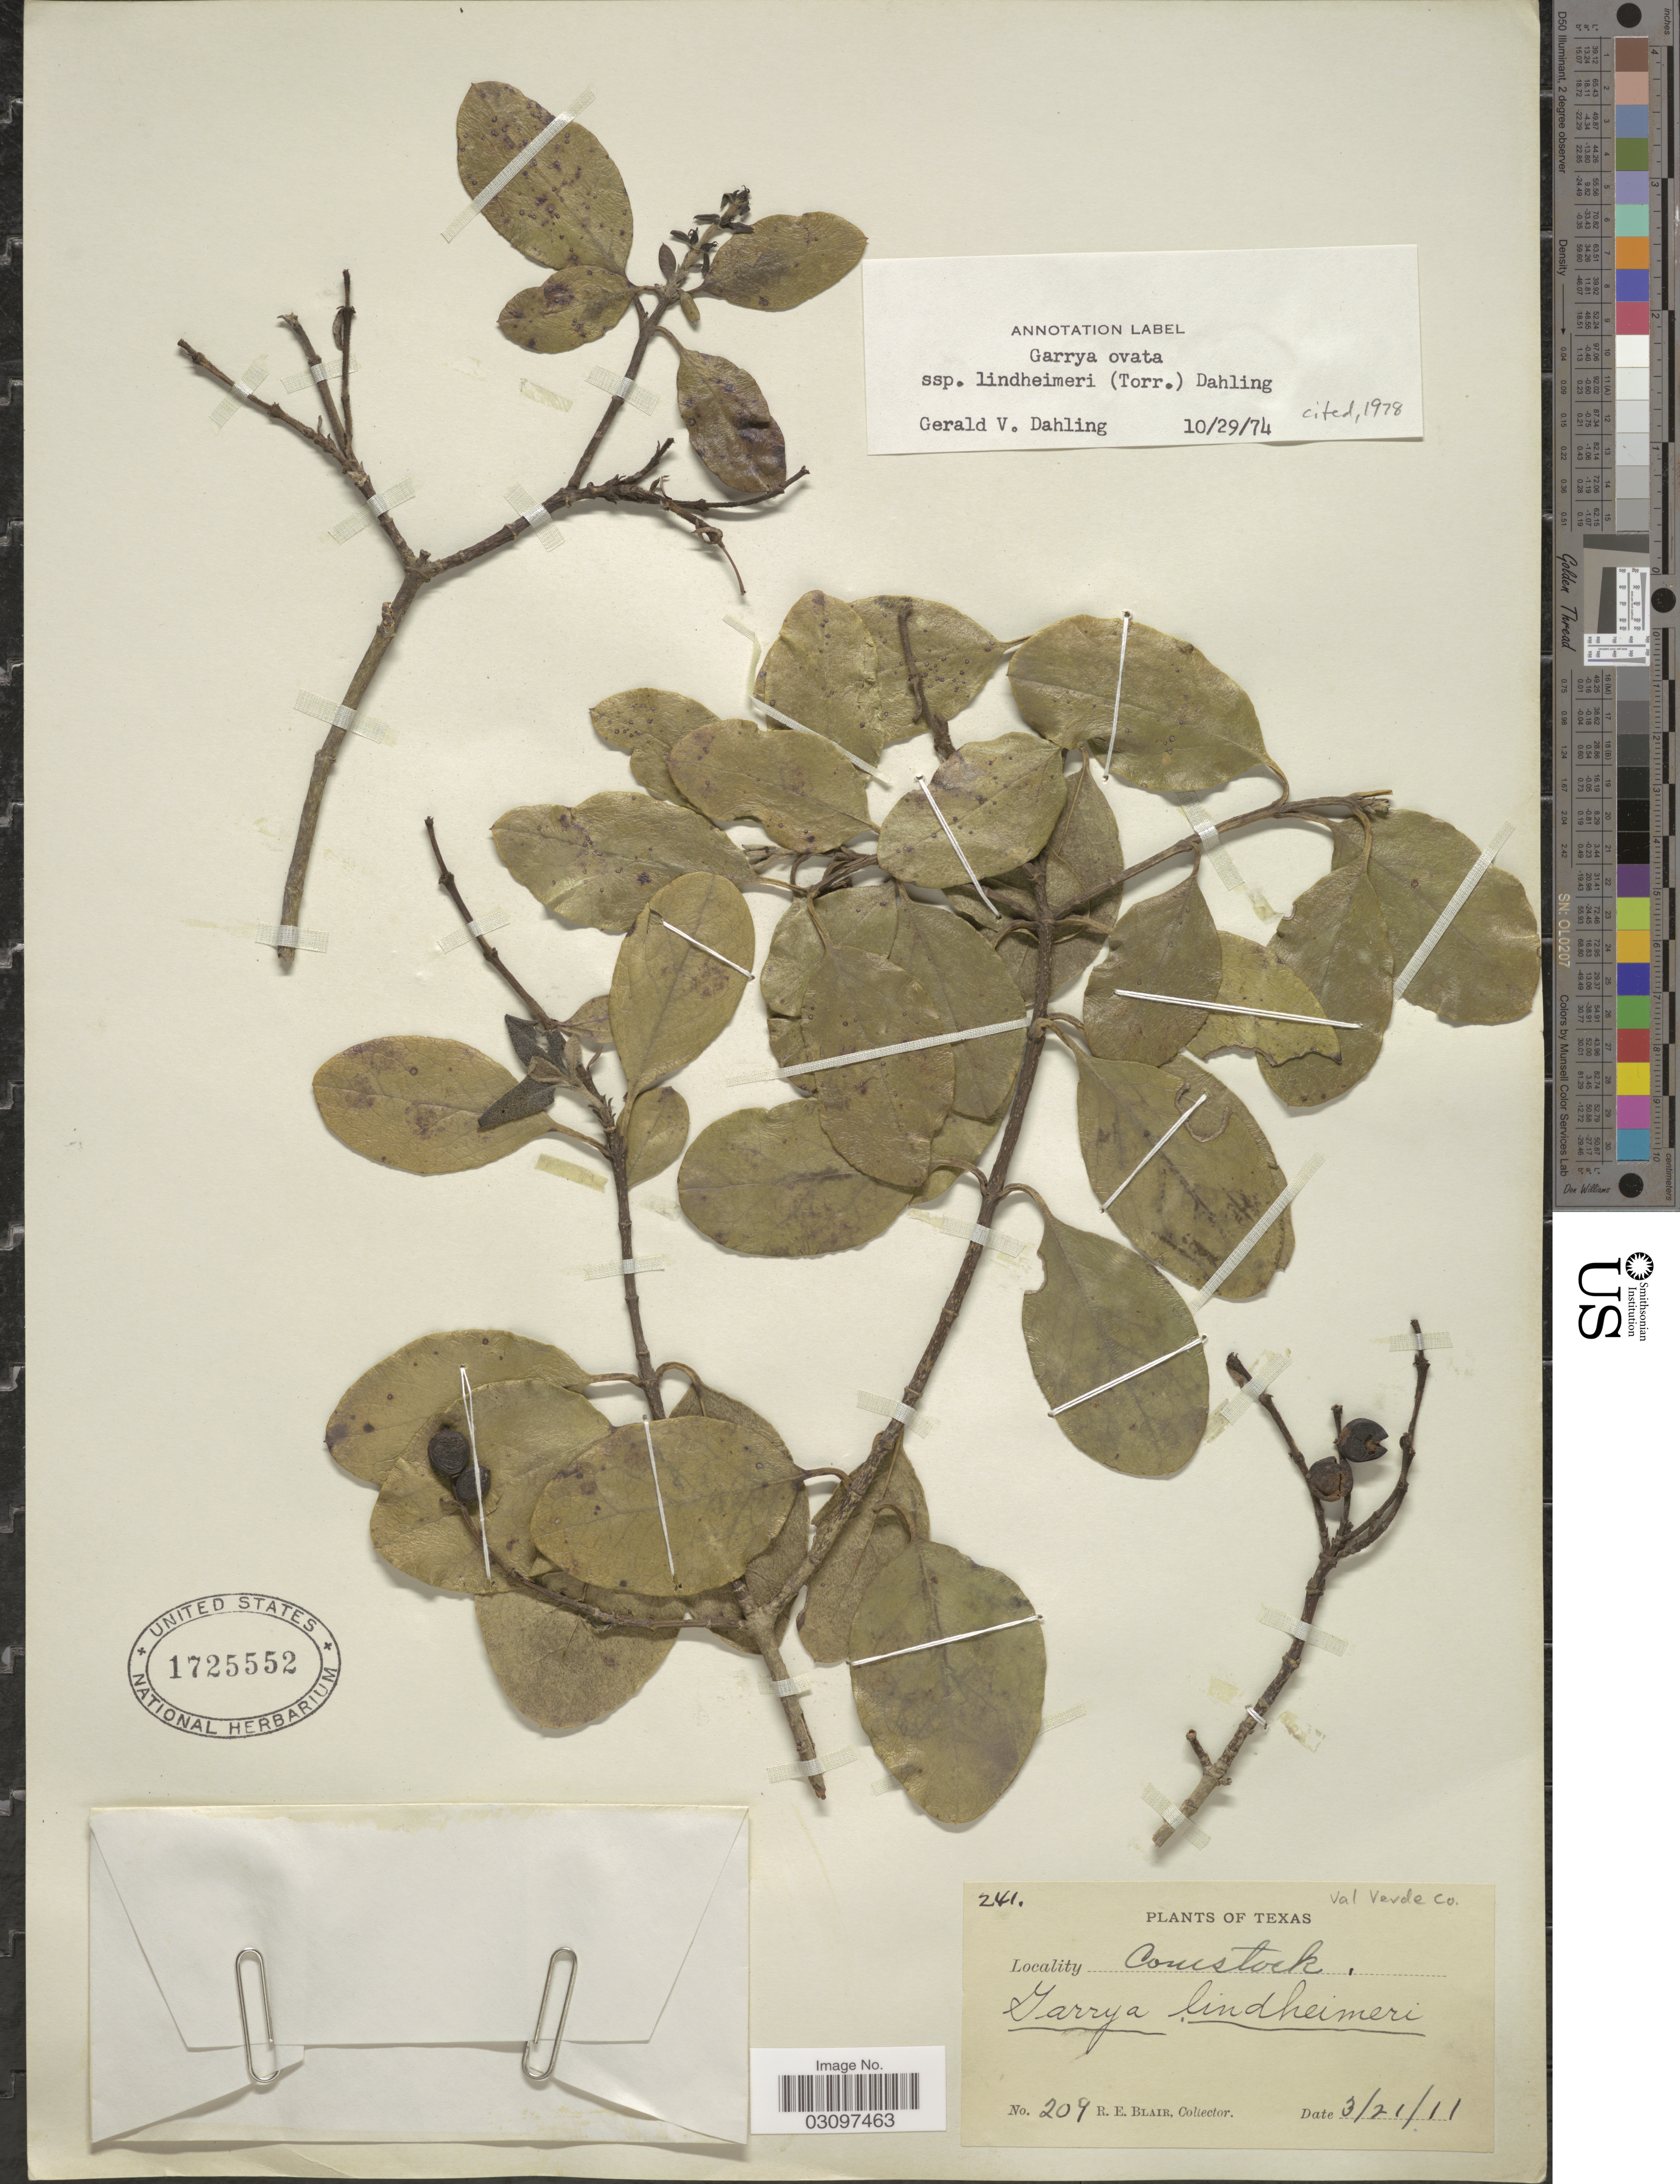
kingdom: Plantae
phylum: Tracheophyta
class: Magnoliopsida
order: Garryales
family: Garryaceae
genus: Garrya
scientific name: Garrya ovata subsp. lindheimeri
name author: (Torr.) Dahling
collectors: R. Blair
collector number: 209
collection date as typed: Transcribed d/m/y: 21/3/11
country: United States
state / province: Texas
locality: Val Verde Co. Comstock.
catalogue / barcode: US 1725552